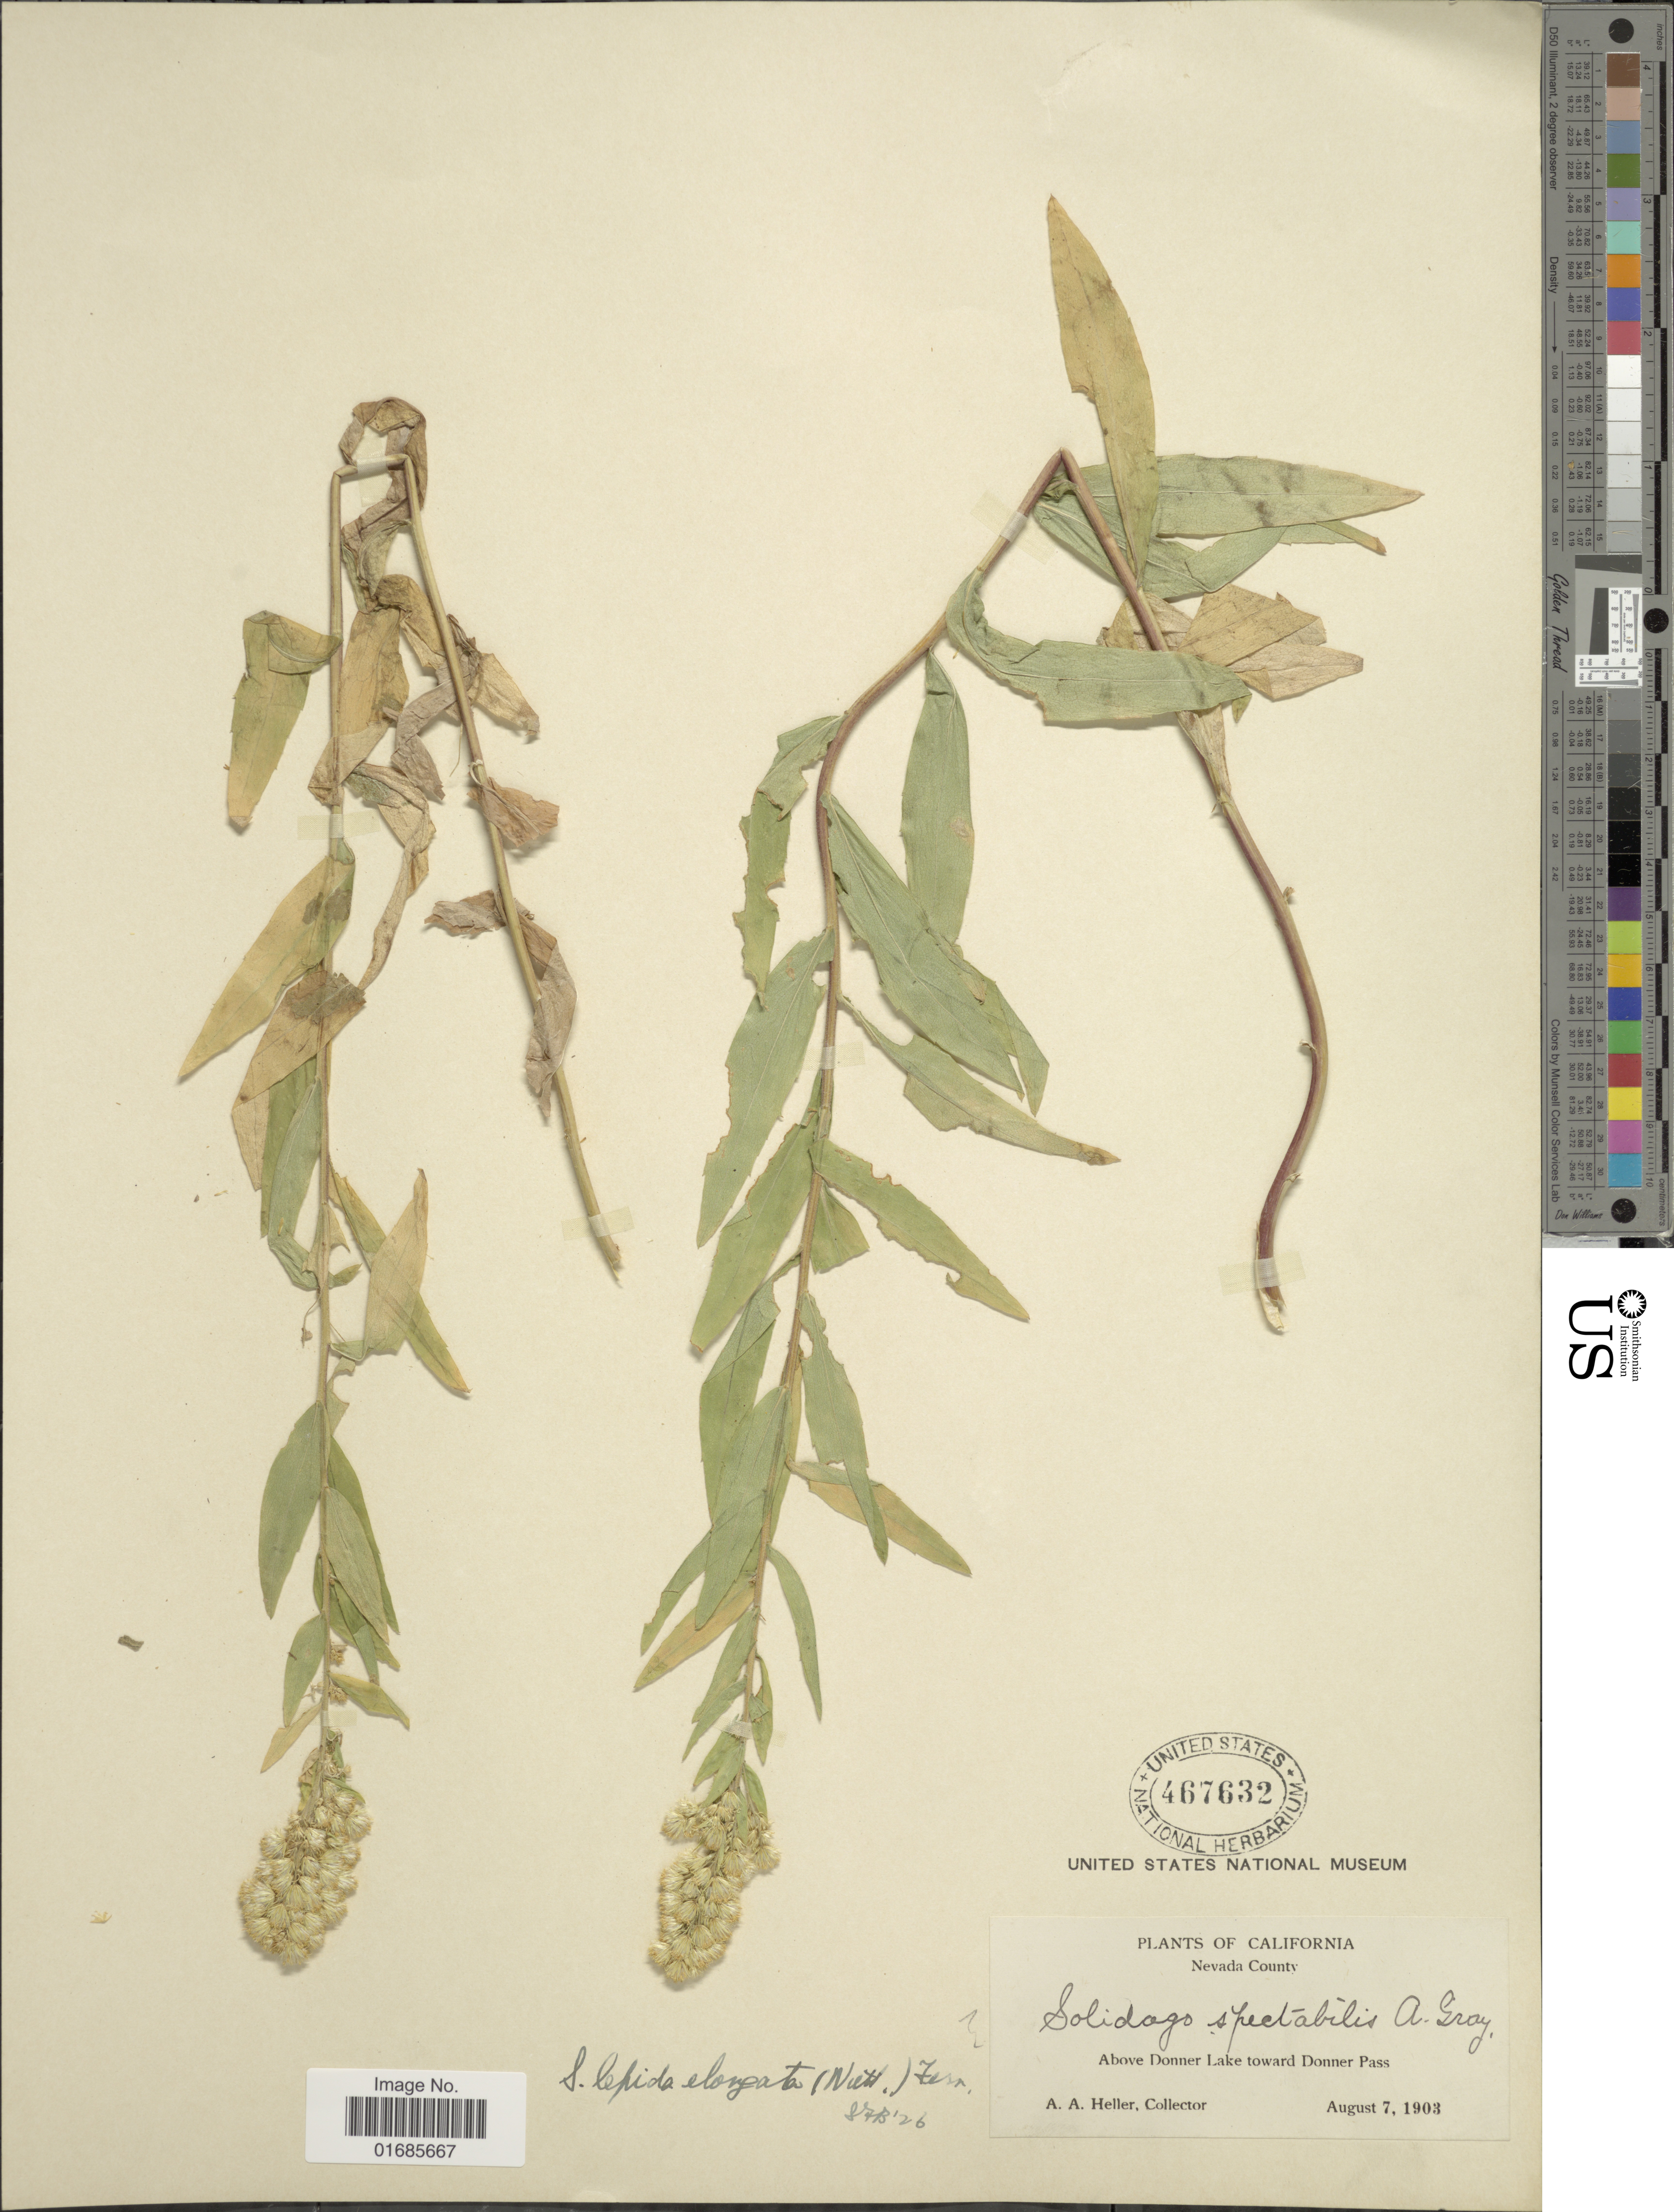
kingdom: Plantae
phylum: Tracheophyta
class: Magnoliopsida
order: Asterales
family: Asteraceae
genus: Solidago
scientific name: Solidago canadensis var. salebrosa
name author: (Piper) M.E. Jones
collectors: A. A. Heller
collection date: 1903-08-07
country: United States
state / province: California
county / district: Nevada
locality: Nevada County, aboveDonner Lake toward Donner Pass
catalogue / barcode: US 467632